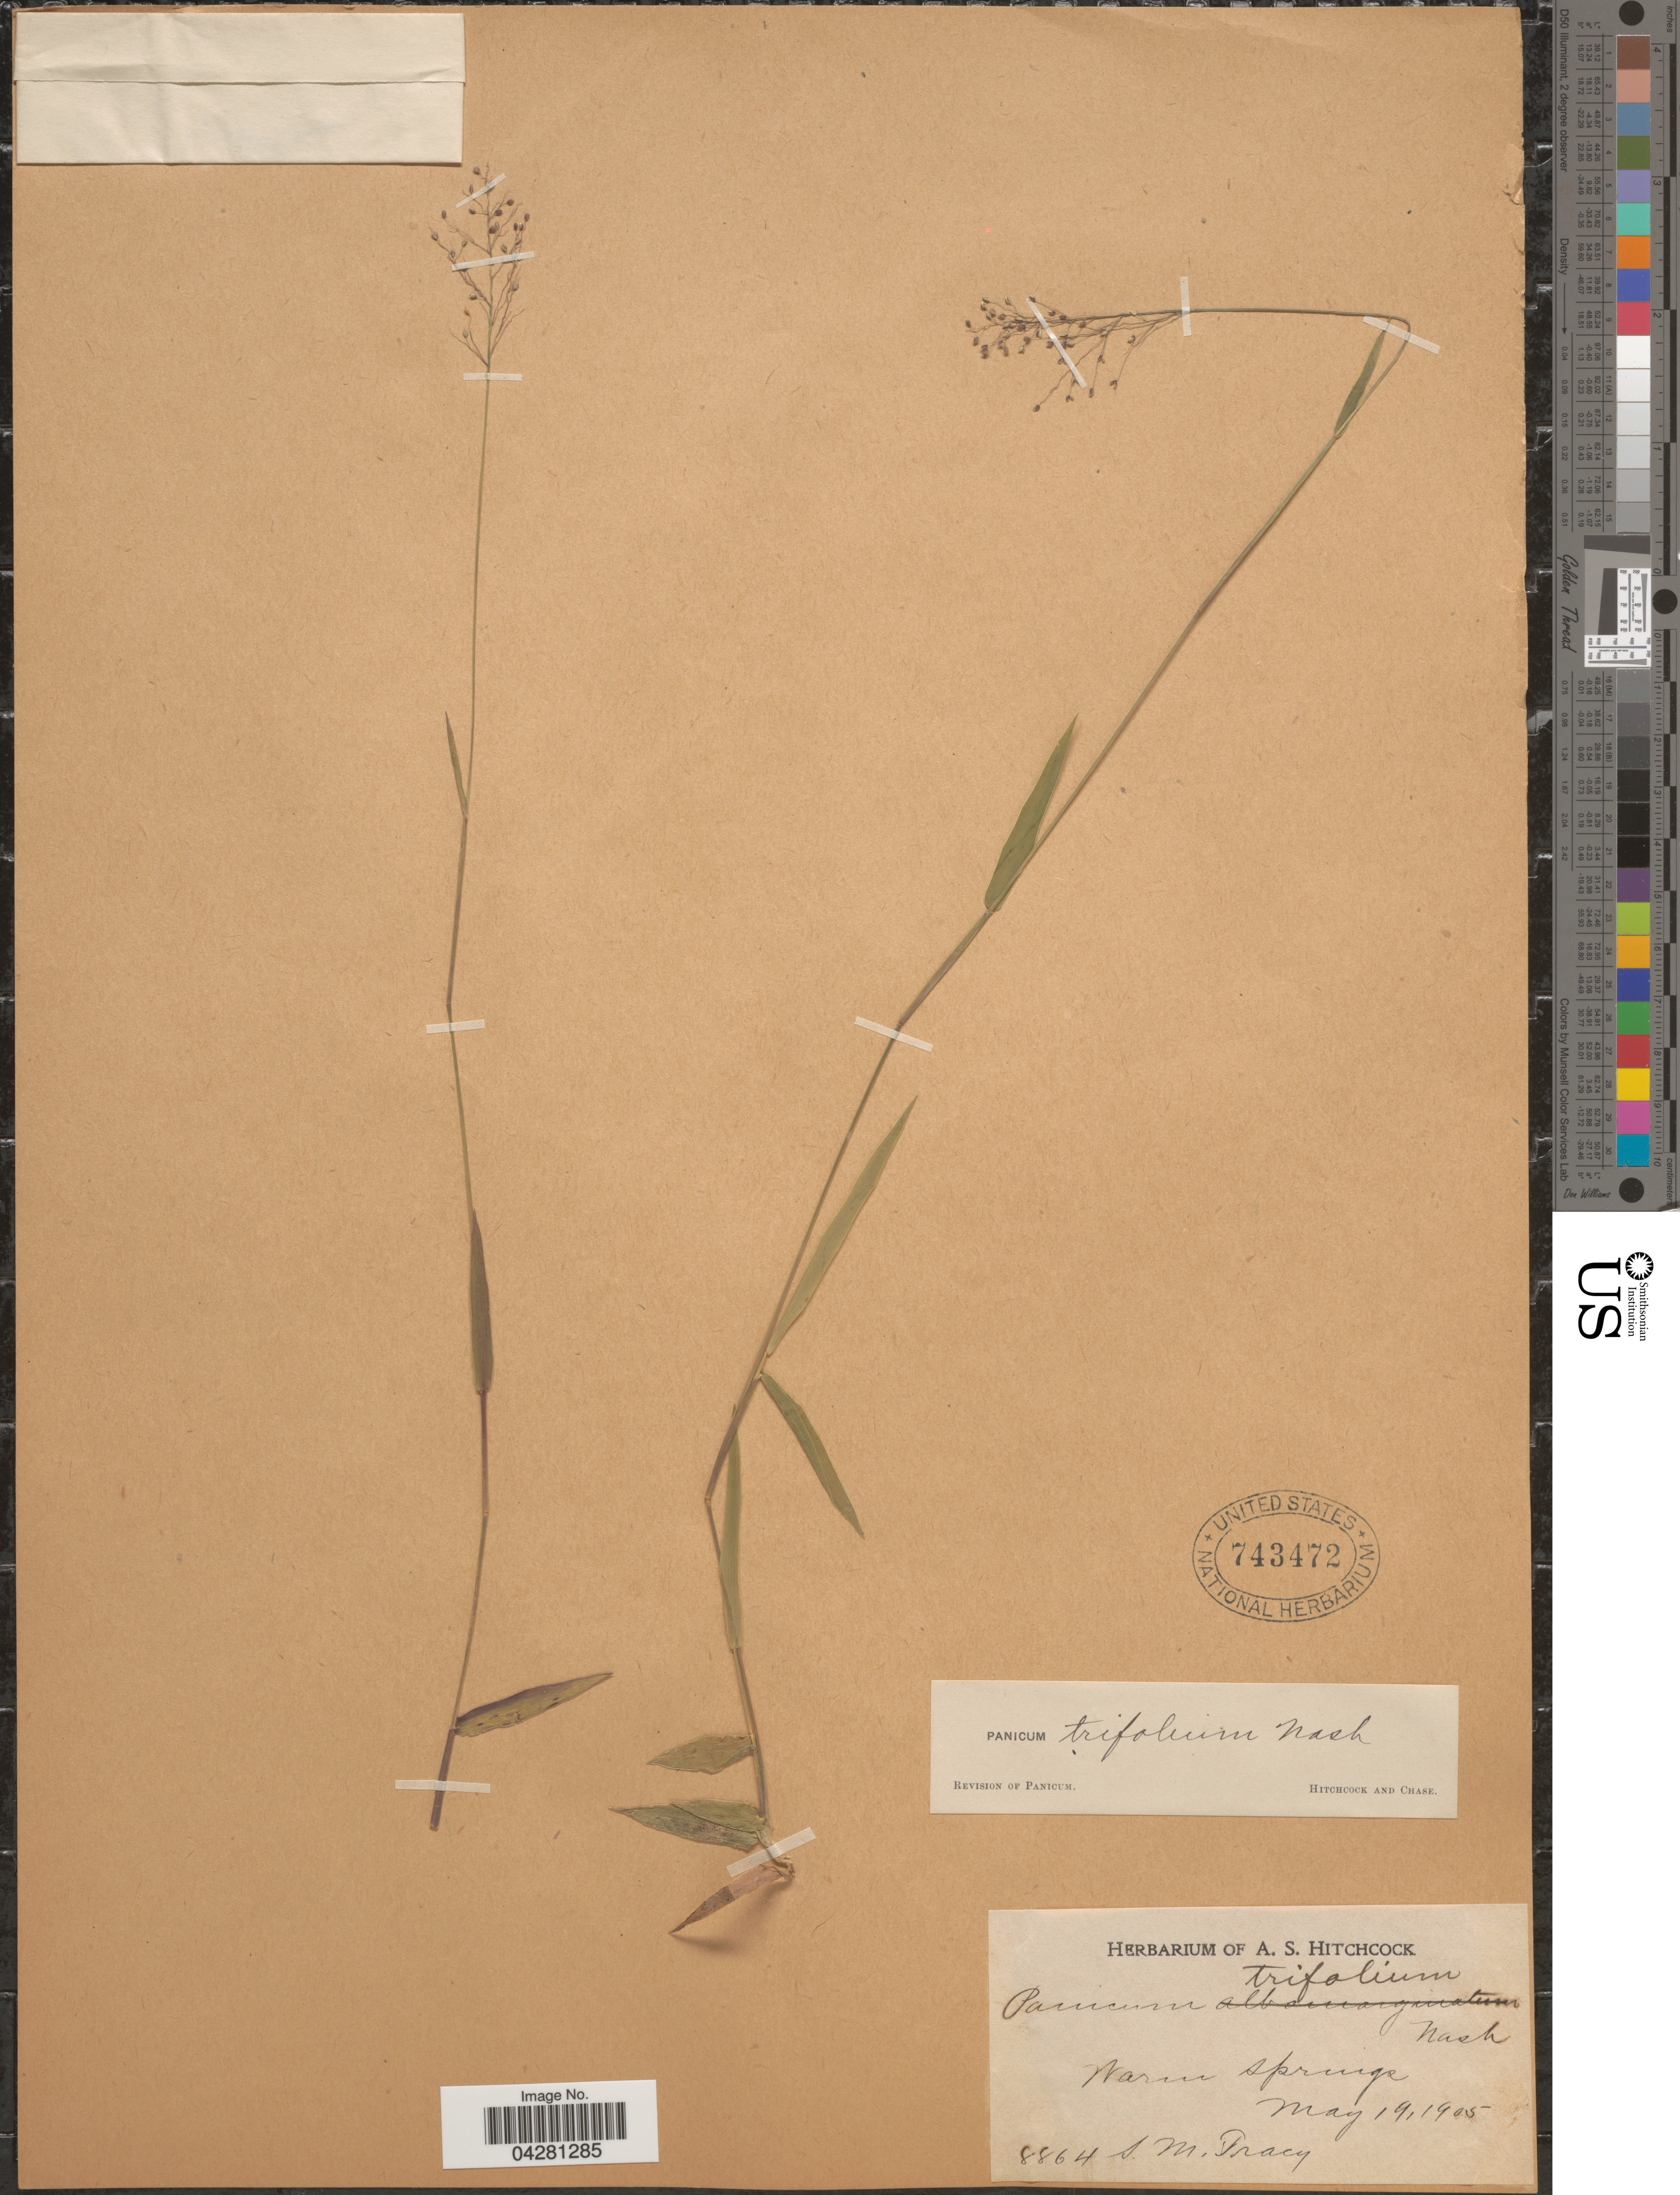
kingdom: Plantae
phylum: Tracheophyta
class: Liliopsida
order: Poales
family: Poaceae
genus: Dichanthelium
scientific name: Dichanthelium dichotomum var. unciphyllum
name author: (Trin.) Davidse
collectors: S. M. Tracy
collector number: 8864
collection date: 1905-05-19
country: United States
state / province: Georgia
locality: Warm Springs.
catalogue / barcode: US 743472